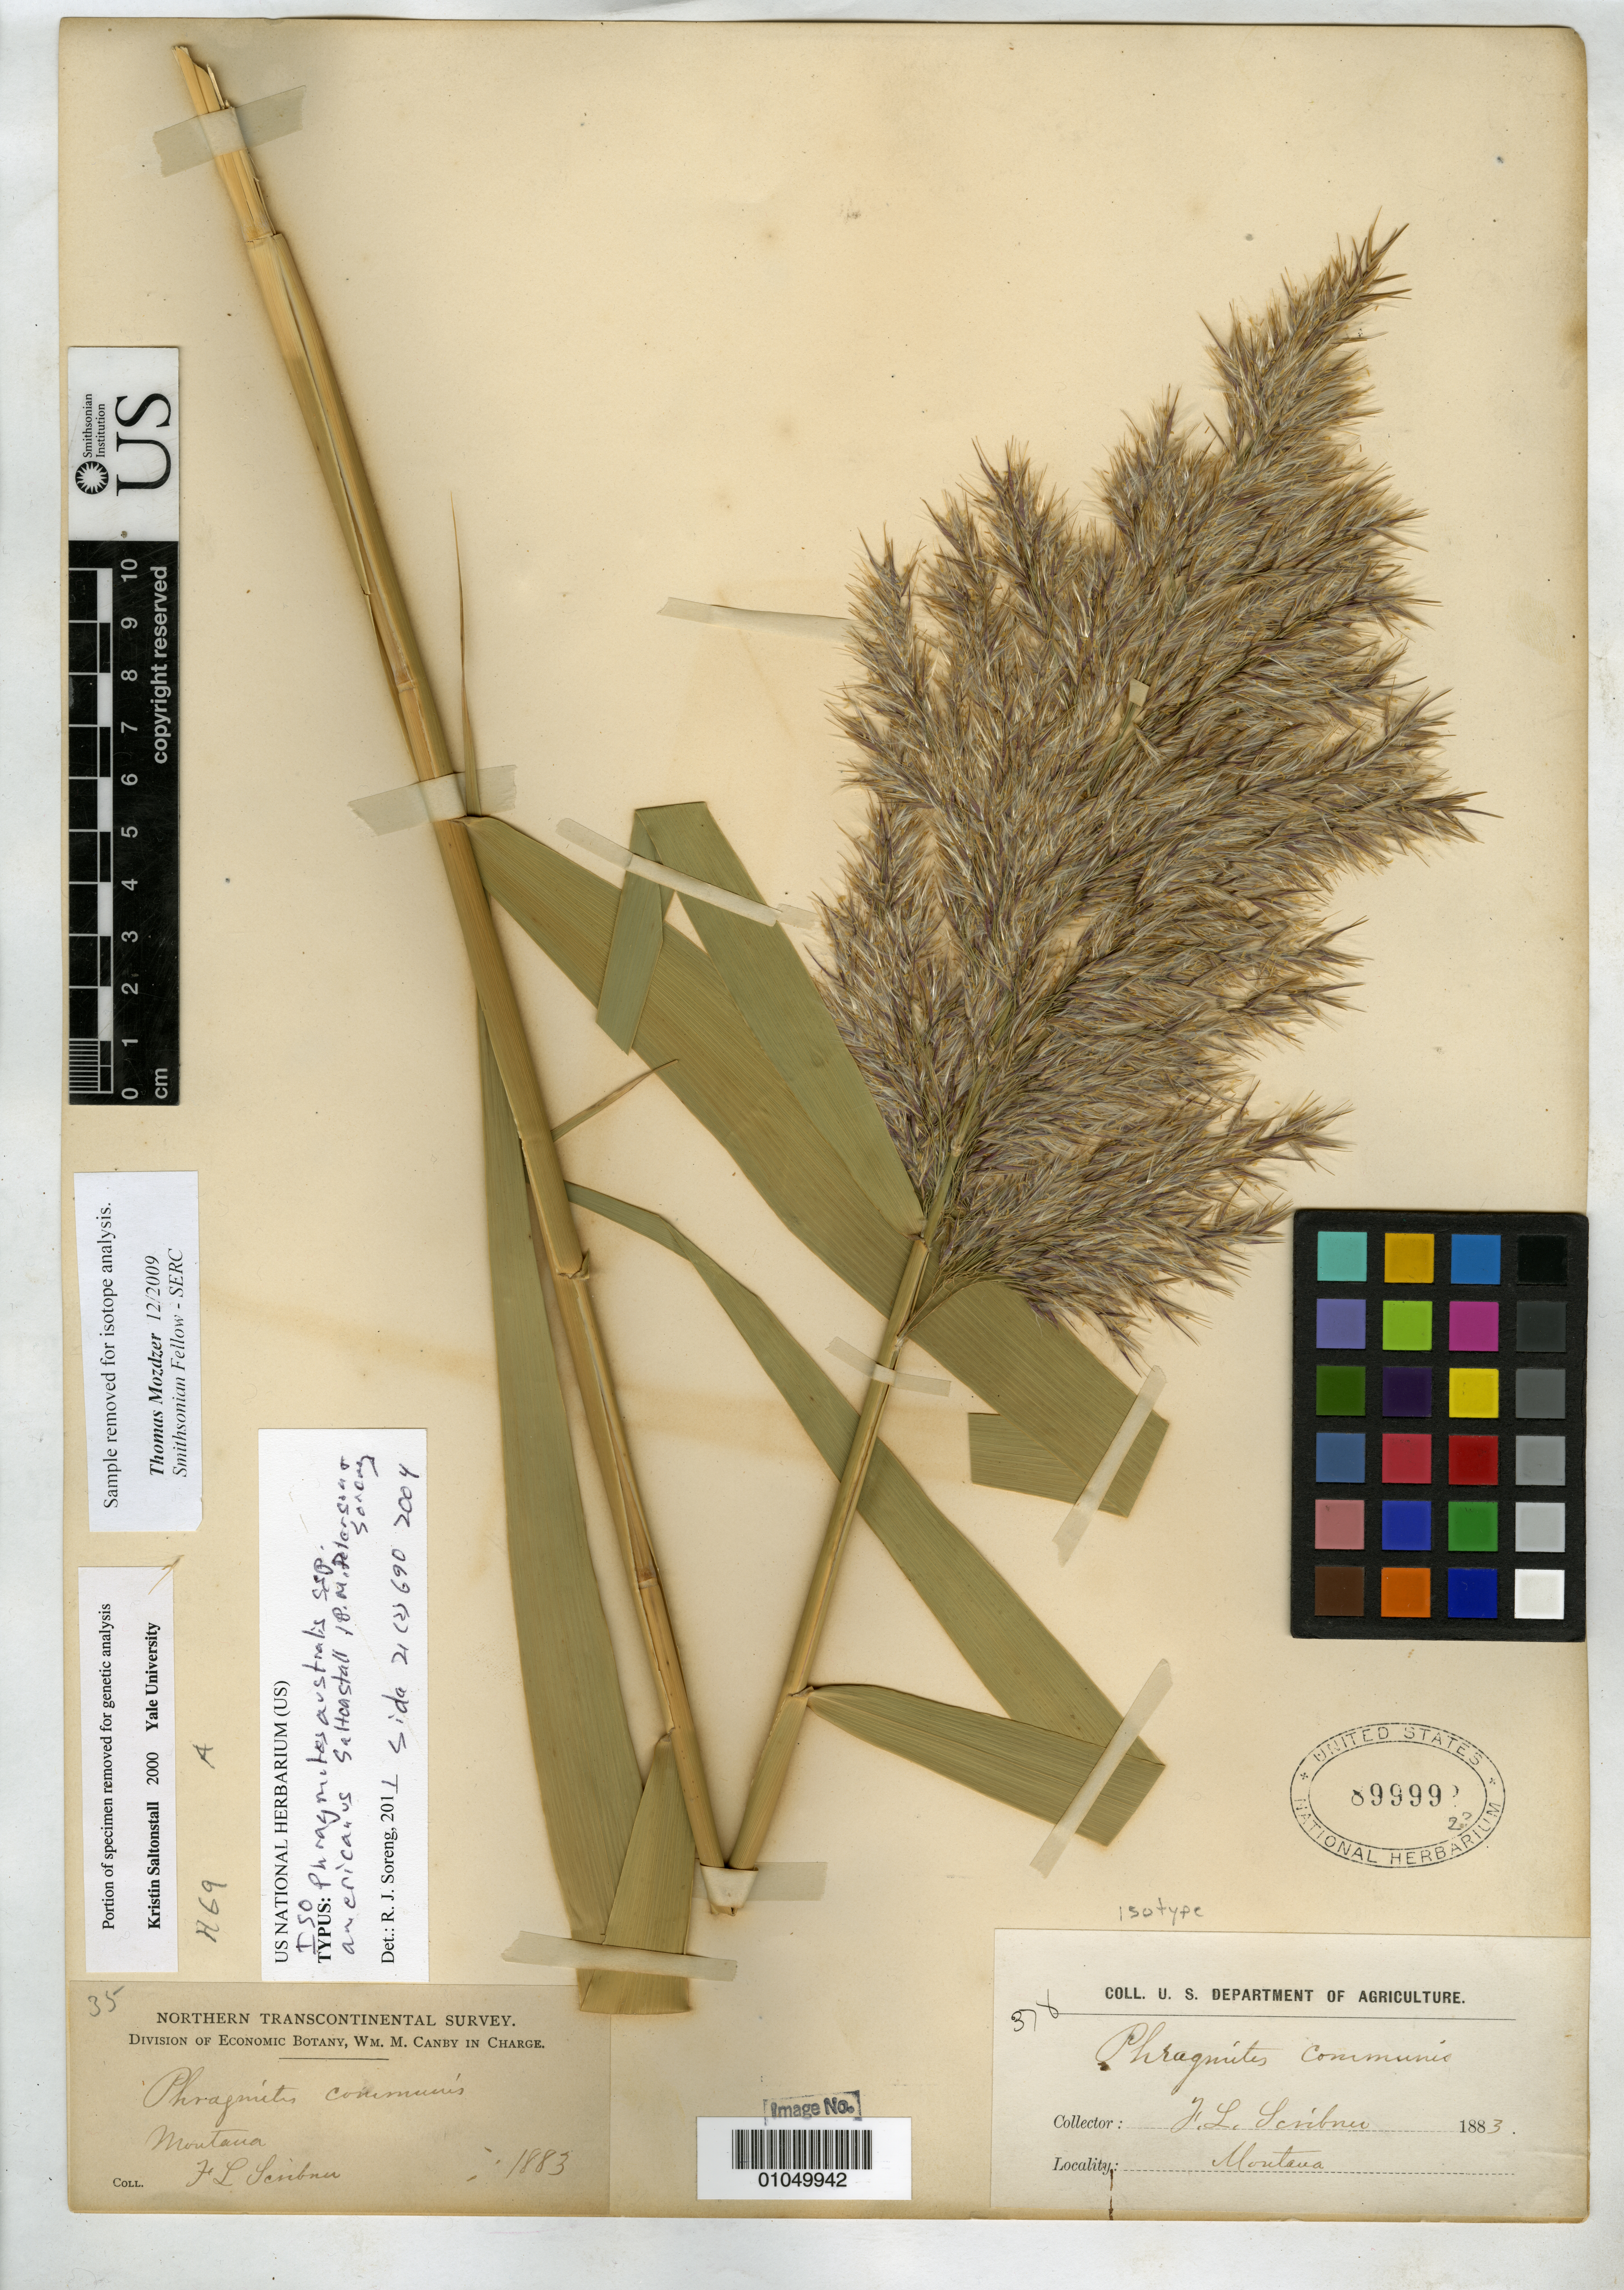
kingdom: Plantae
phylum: Tracheophyta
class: Liliopsida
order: Poales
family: Poaceae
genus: Phragmites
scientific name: Phragmites australis subsp. americanus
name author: Saltonstall & et al.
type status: Isotype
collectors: F. L. Scribner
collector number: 378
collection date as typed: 1883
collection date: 1883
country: United States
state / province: Montana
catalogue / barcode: US 824622